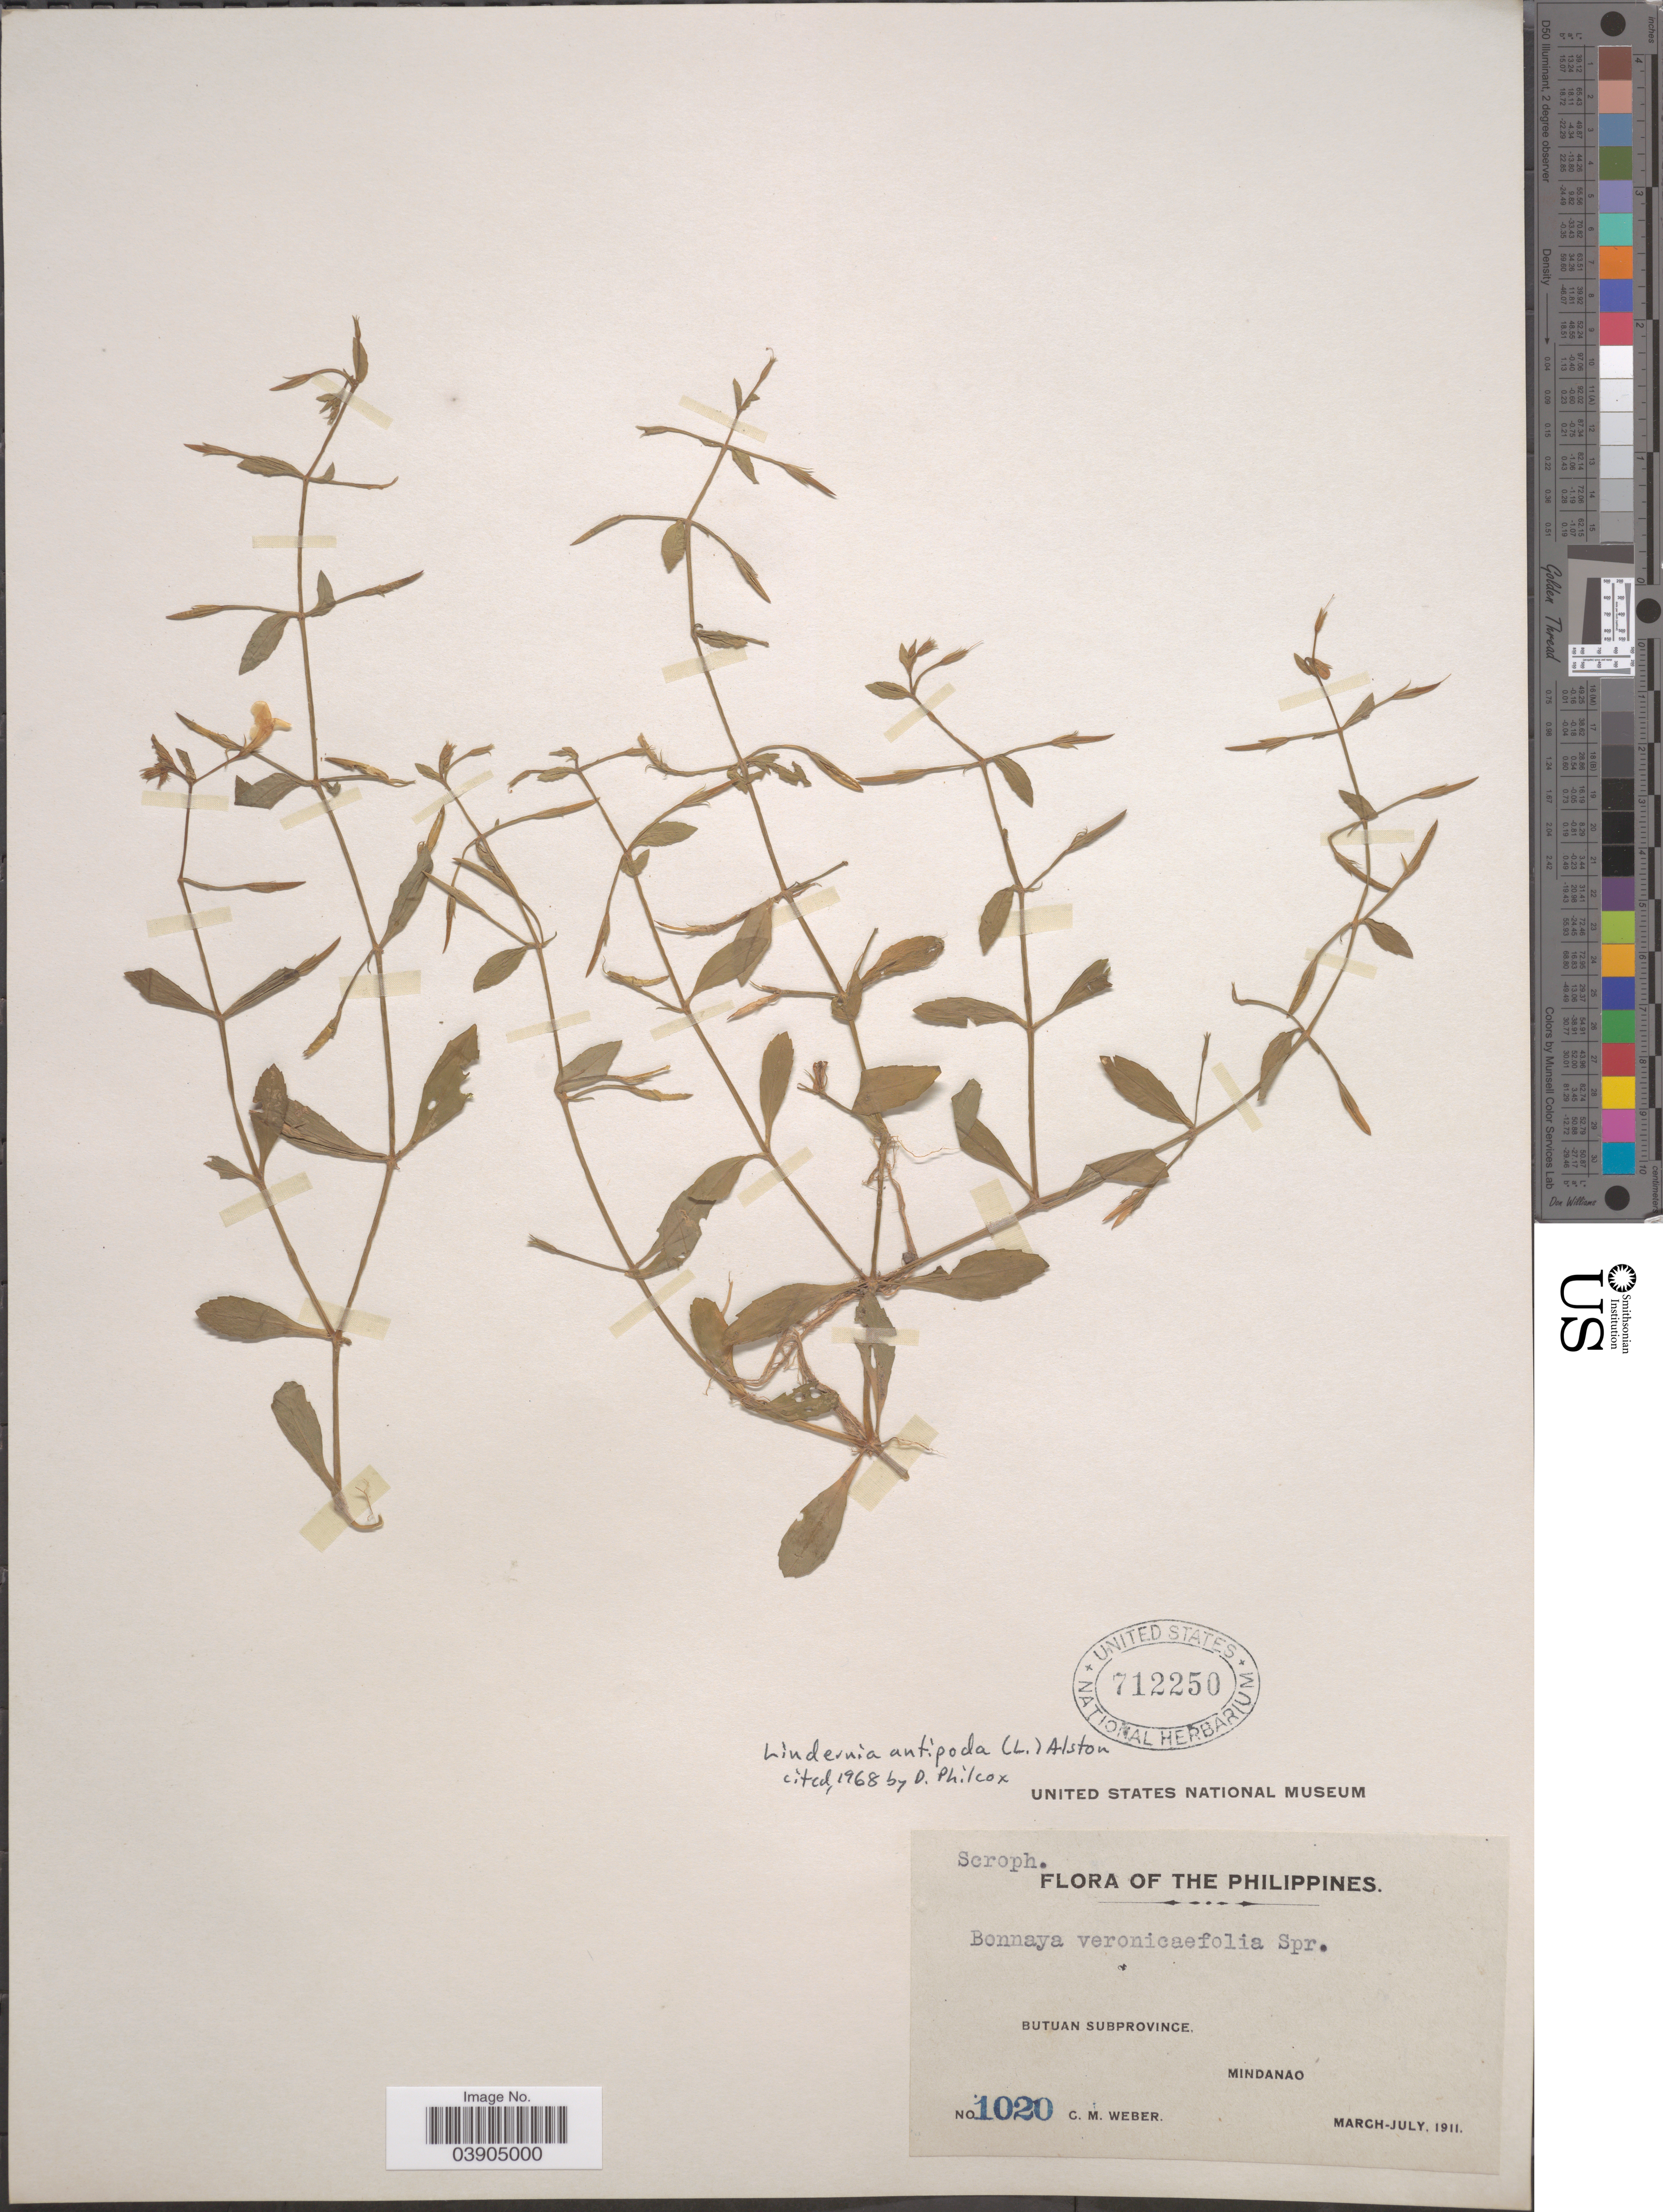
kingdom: Plantae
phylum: Tracheophyta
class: Magnoliopsida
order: Lamiales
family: Linderniaceae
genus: Lindernia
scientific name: Lindernia antipoda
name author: (L.) Alston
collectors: C. M. Weber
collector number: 1020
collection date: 1911-03/1911-07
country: Philippines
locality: Butuan Subprovince, Mindanao.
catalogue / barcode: US 712250